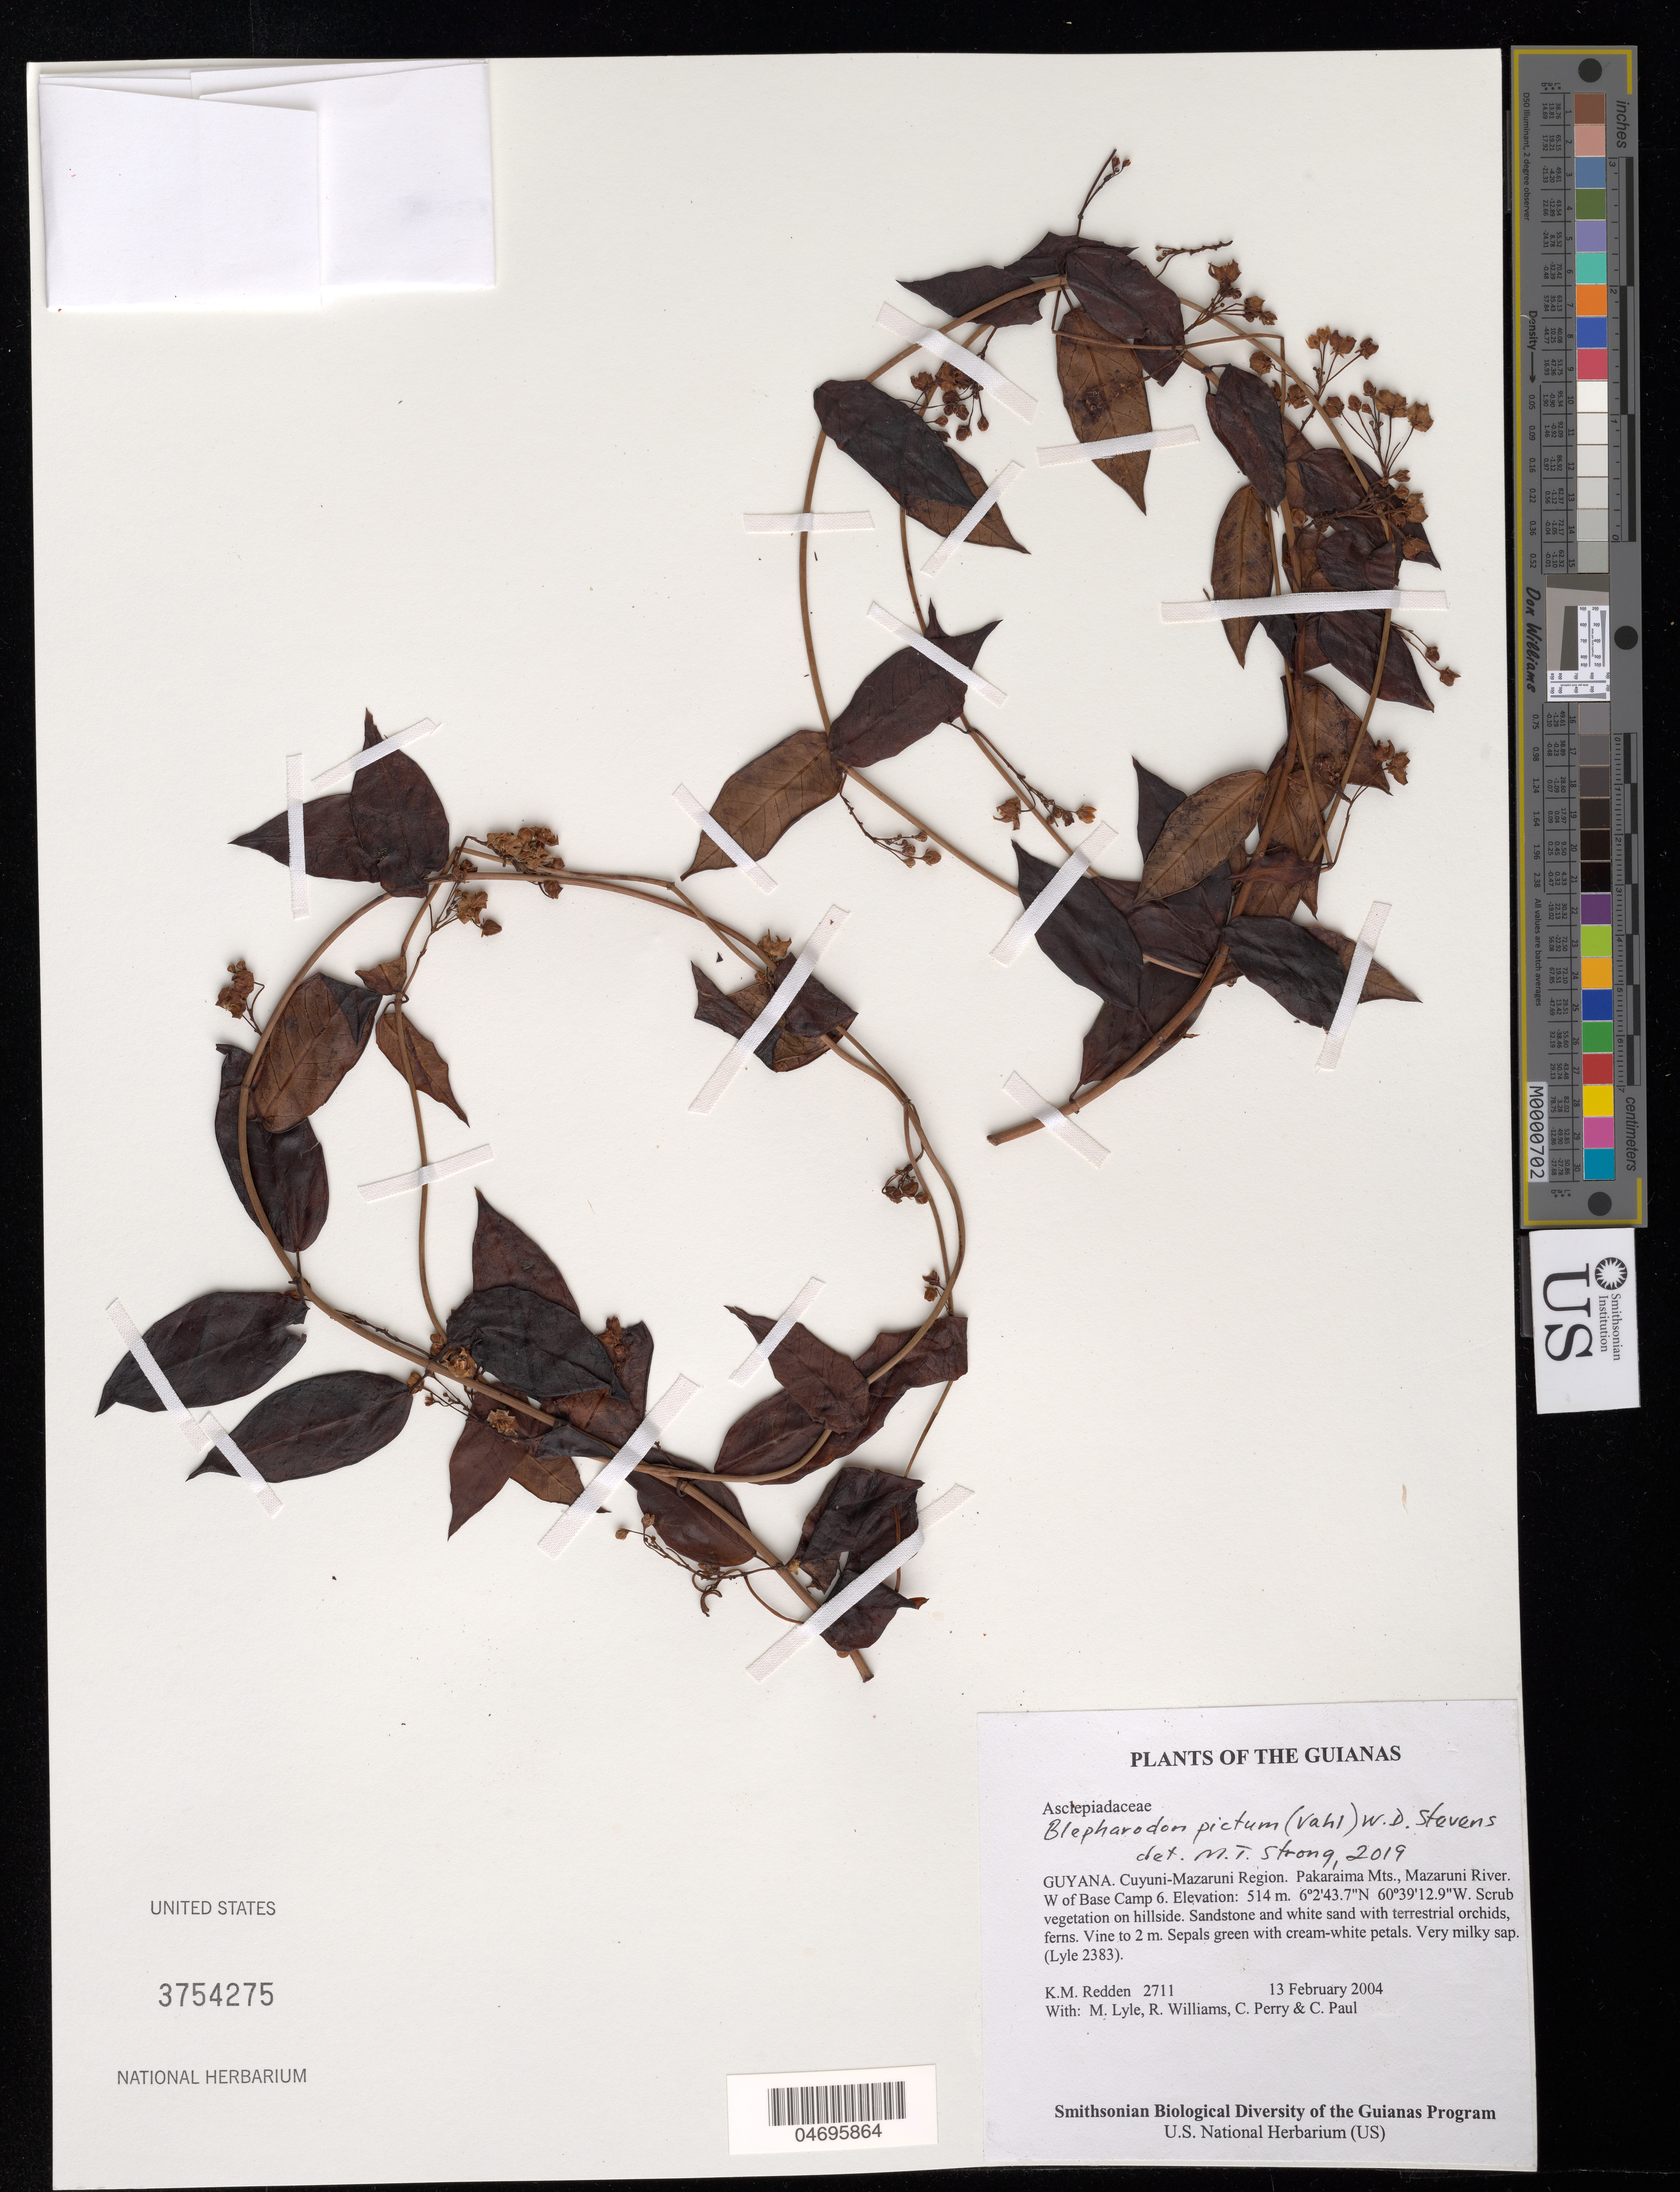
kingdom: Plantae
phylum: Tracheophyta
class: Magnoliopsida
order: Gentianales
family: Apocynaceae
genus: Blepharodon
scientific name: Blepharodon pictum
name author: (Vahl) W.D. Stevens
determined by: Strong, Mark T., (BOT), Smithsonian Institution - National Museum of Natural History (UNITED STATES)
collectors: K. M. Redden, M. Lyle, R. Williams, C. Perry & C. Paul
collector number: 2711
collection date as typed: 13 February 2004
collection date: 2004-02-13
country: Guyana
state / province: Cuyuni-Mazaruni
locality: Pakaraima Mts., Mazaruni River. W of Base Camp 6.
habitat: Scrub vegetation on hillside. Sandstone and white sand with terrestrial orchids, ferns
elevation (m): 514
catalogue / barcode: US 3754275